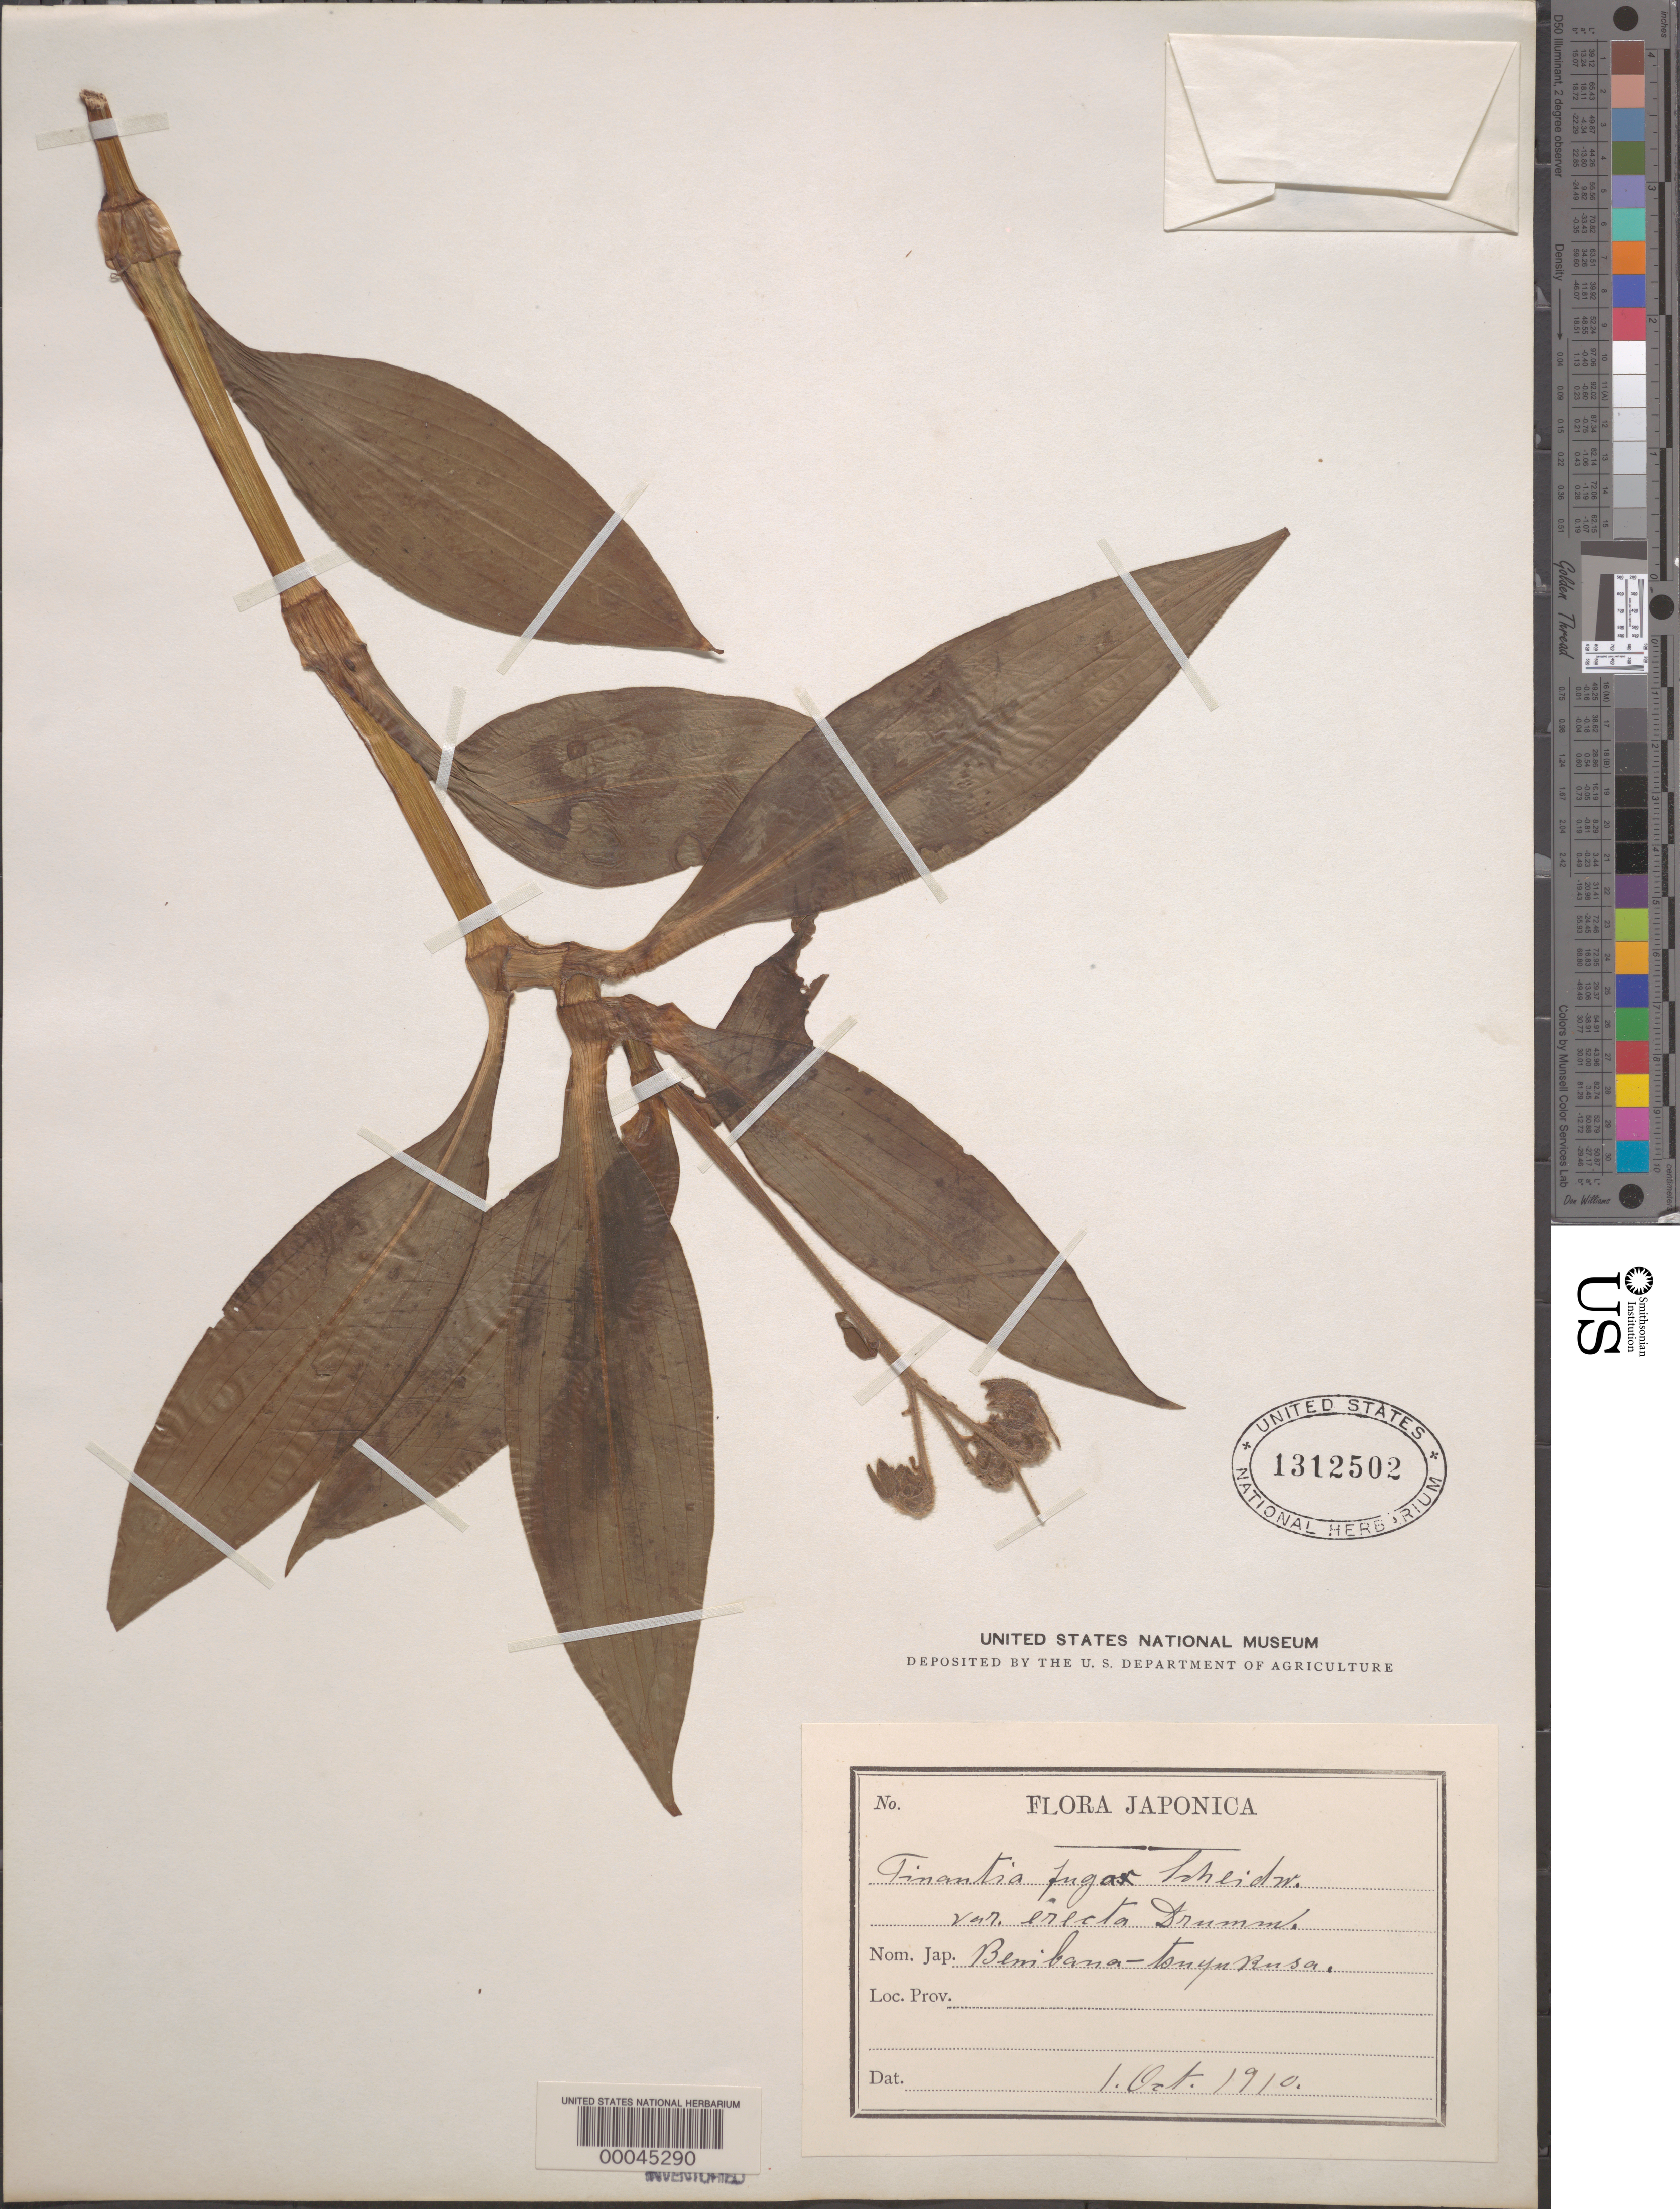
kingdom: Plantae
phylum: Tracheophyta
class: Liliopsida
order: Commelinales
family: Commelinaceae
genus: Tinantia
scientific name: Tinantia erecta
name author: (Jacq.) Fenzl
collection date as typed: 01 Oct 1910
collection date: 1910-10-01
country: Japan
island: Honshu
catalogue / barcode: US 1312502